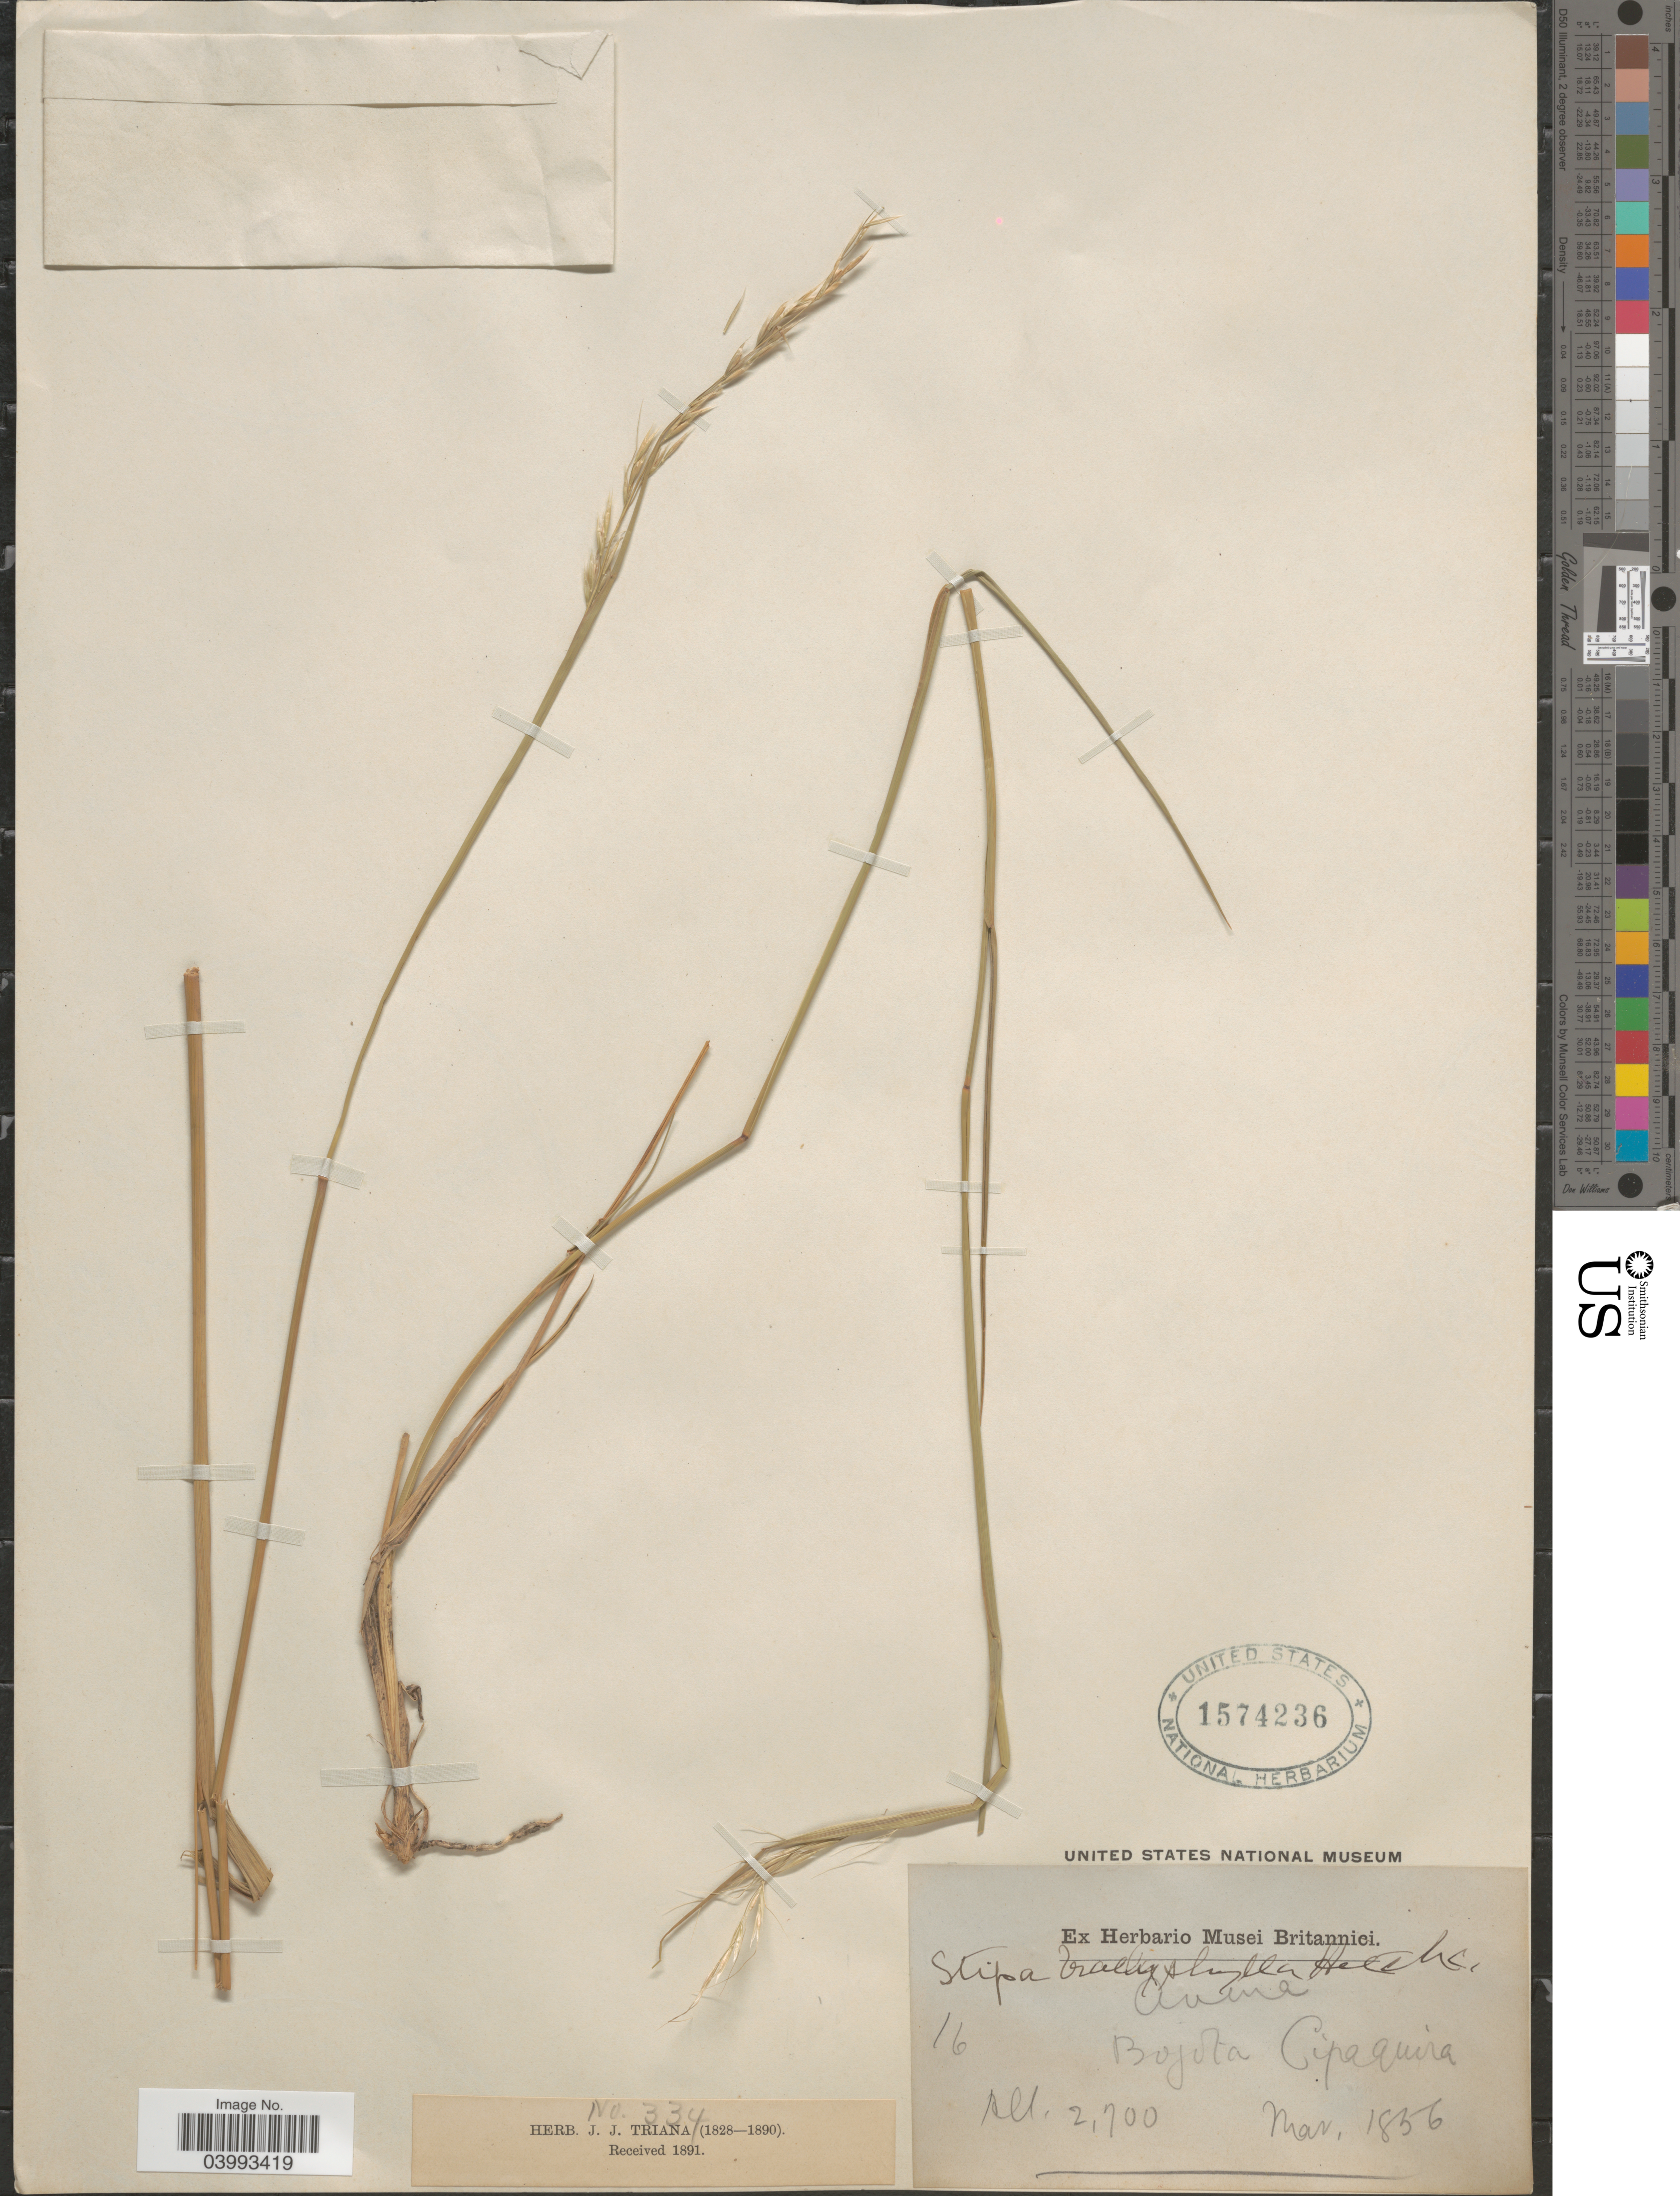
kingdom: Plantae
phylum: Tracheophyta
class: Liliopsida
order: Poales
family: Poaceae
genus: Nassella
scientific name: Nassella brachyphylla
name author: (Hitchc.) Barkworth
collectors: ex herb. Musei Britannici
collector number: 16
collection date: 1856-03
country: Colombia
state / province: Bogota D.C.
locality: Bogota Cipaquira.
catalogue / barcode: US 1574236